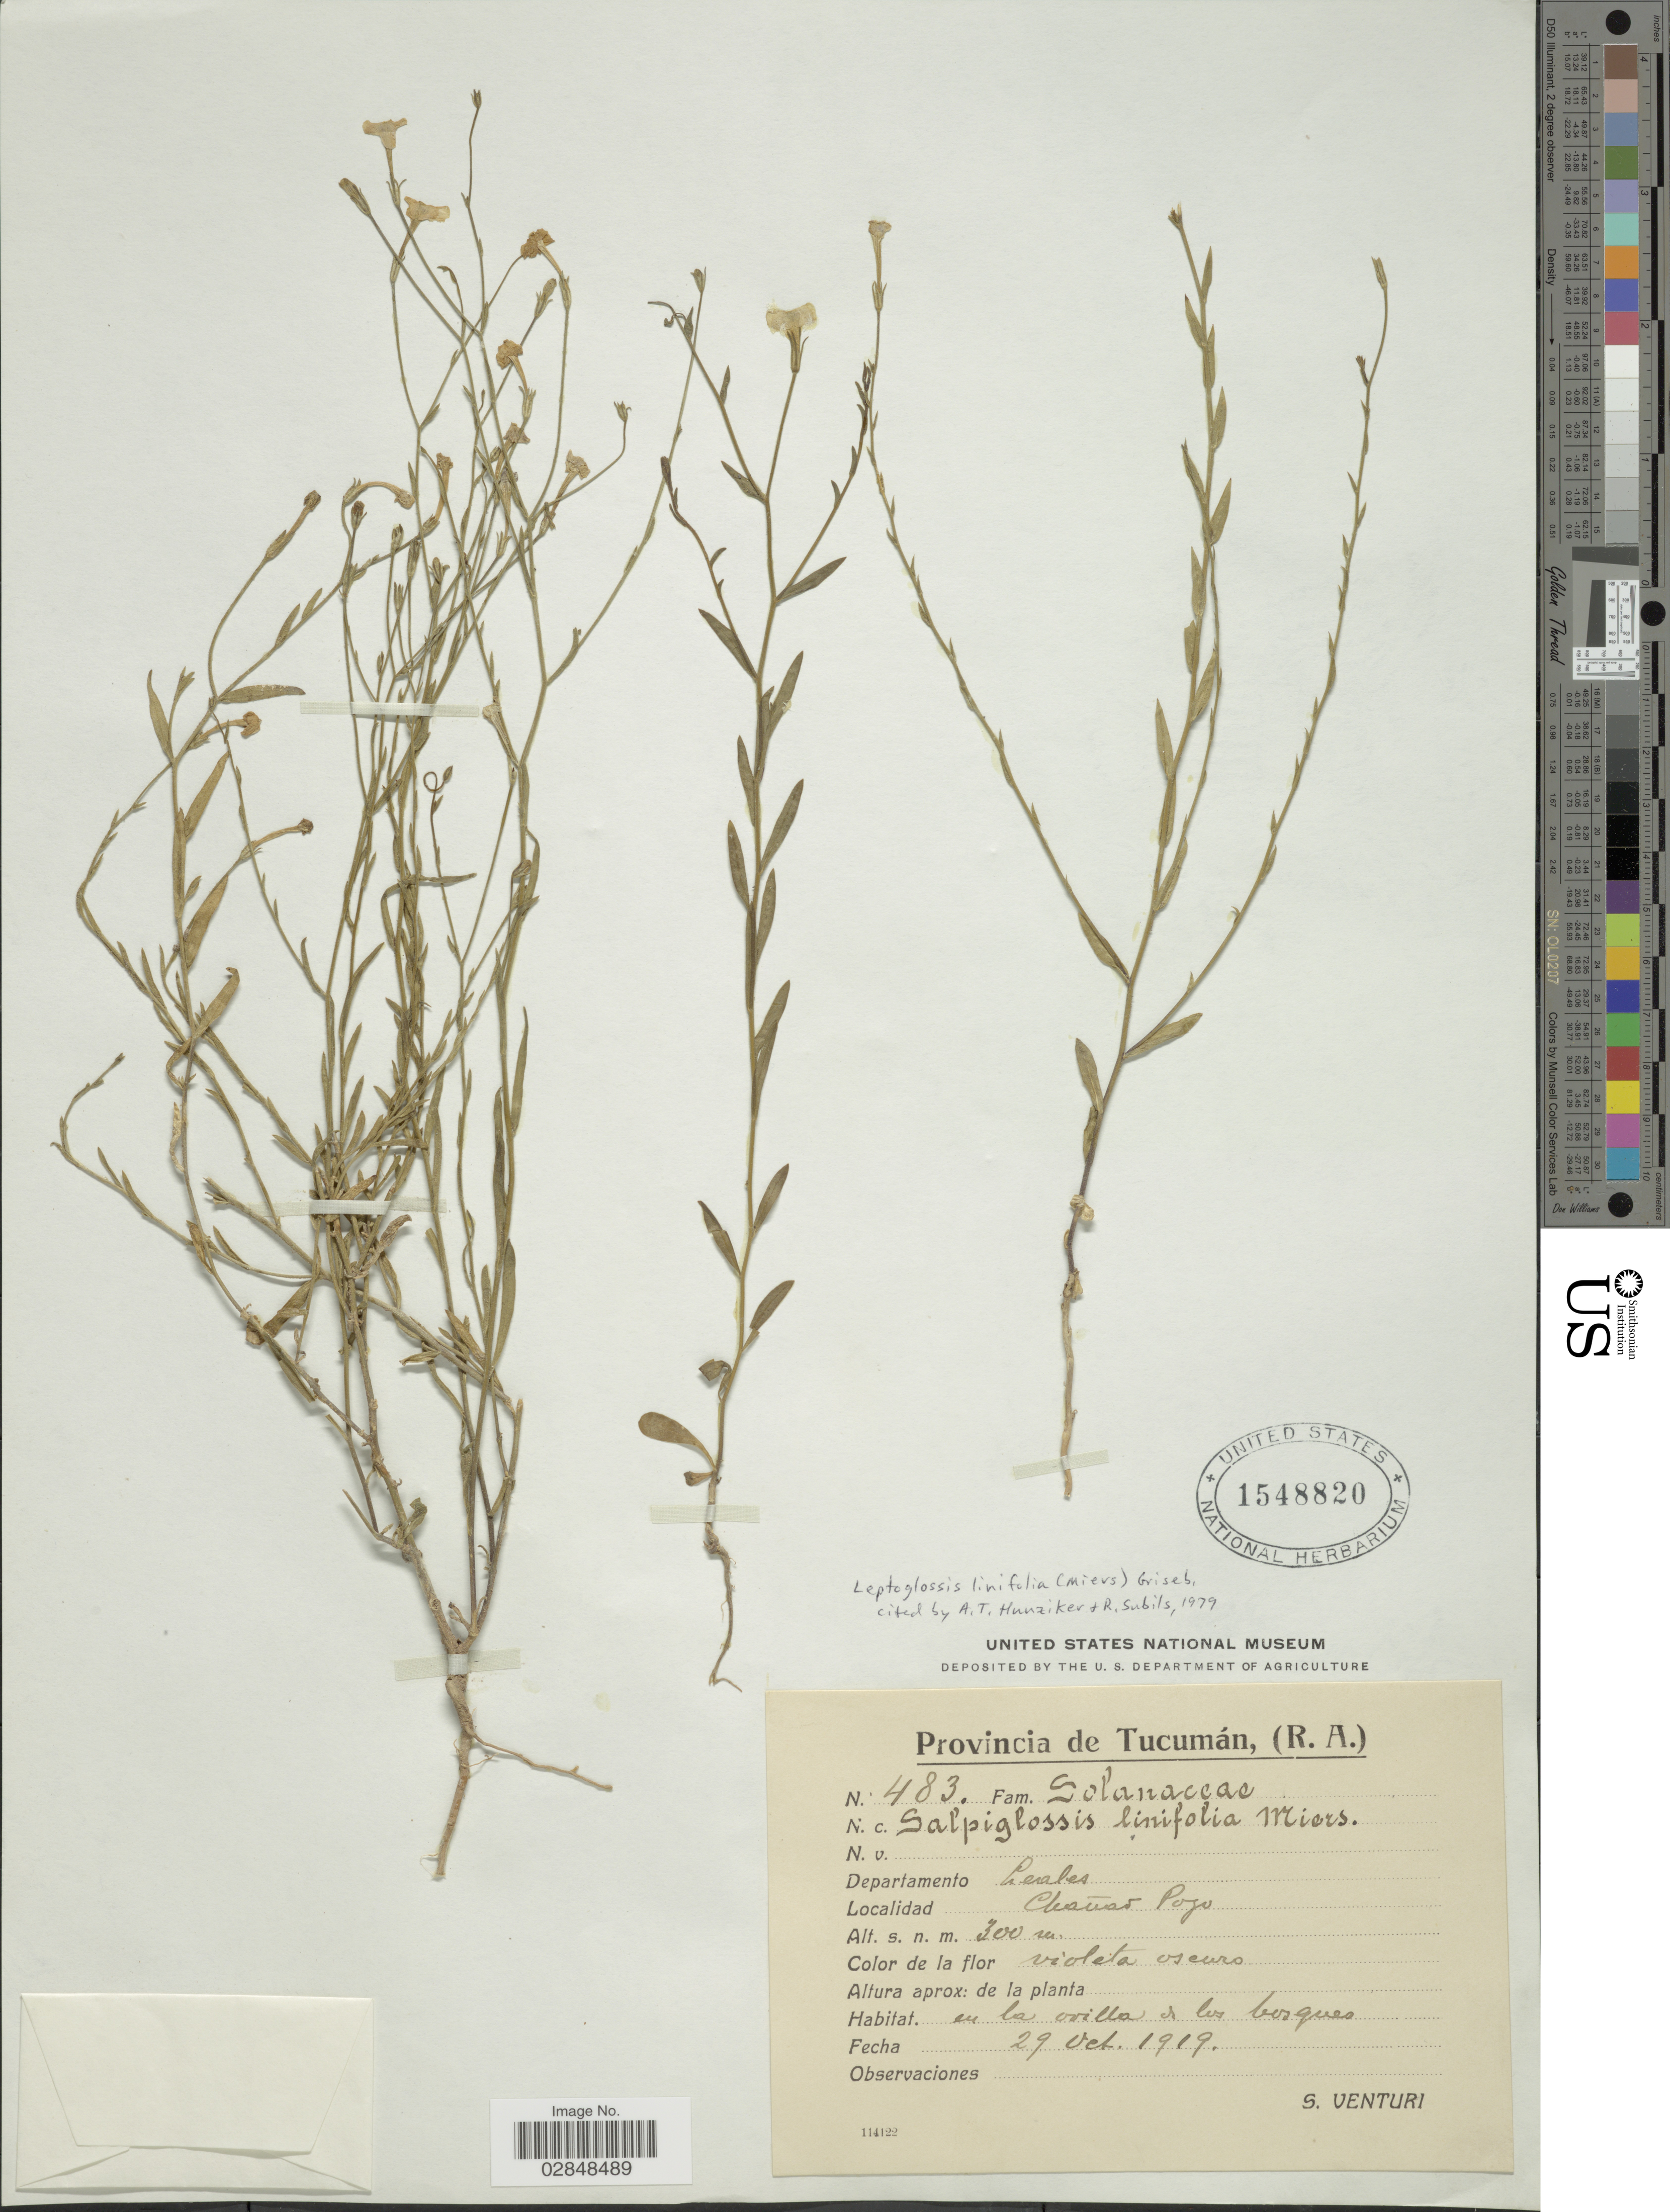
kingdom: Plantae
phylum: Tracheophyta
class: Magnoliopsida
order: Solanales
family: Solanaceae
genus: Leptoglossis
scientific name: Leptoglossis linifolia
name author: Benth. & Hook. f.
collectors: S. Venturi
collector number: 483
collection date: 1919-10-29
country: Argentina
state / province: Tucuman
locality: Departamento Leales. Chañar Pozo.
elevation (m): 300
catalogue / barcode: US 1548820